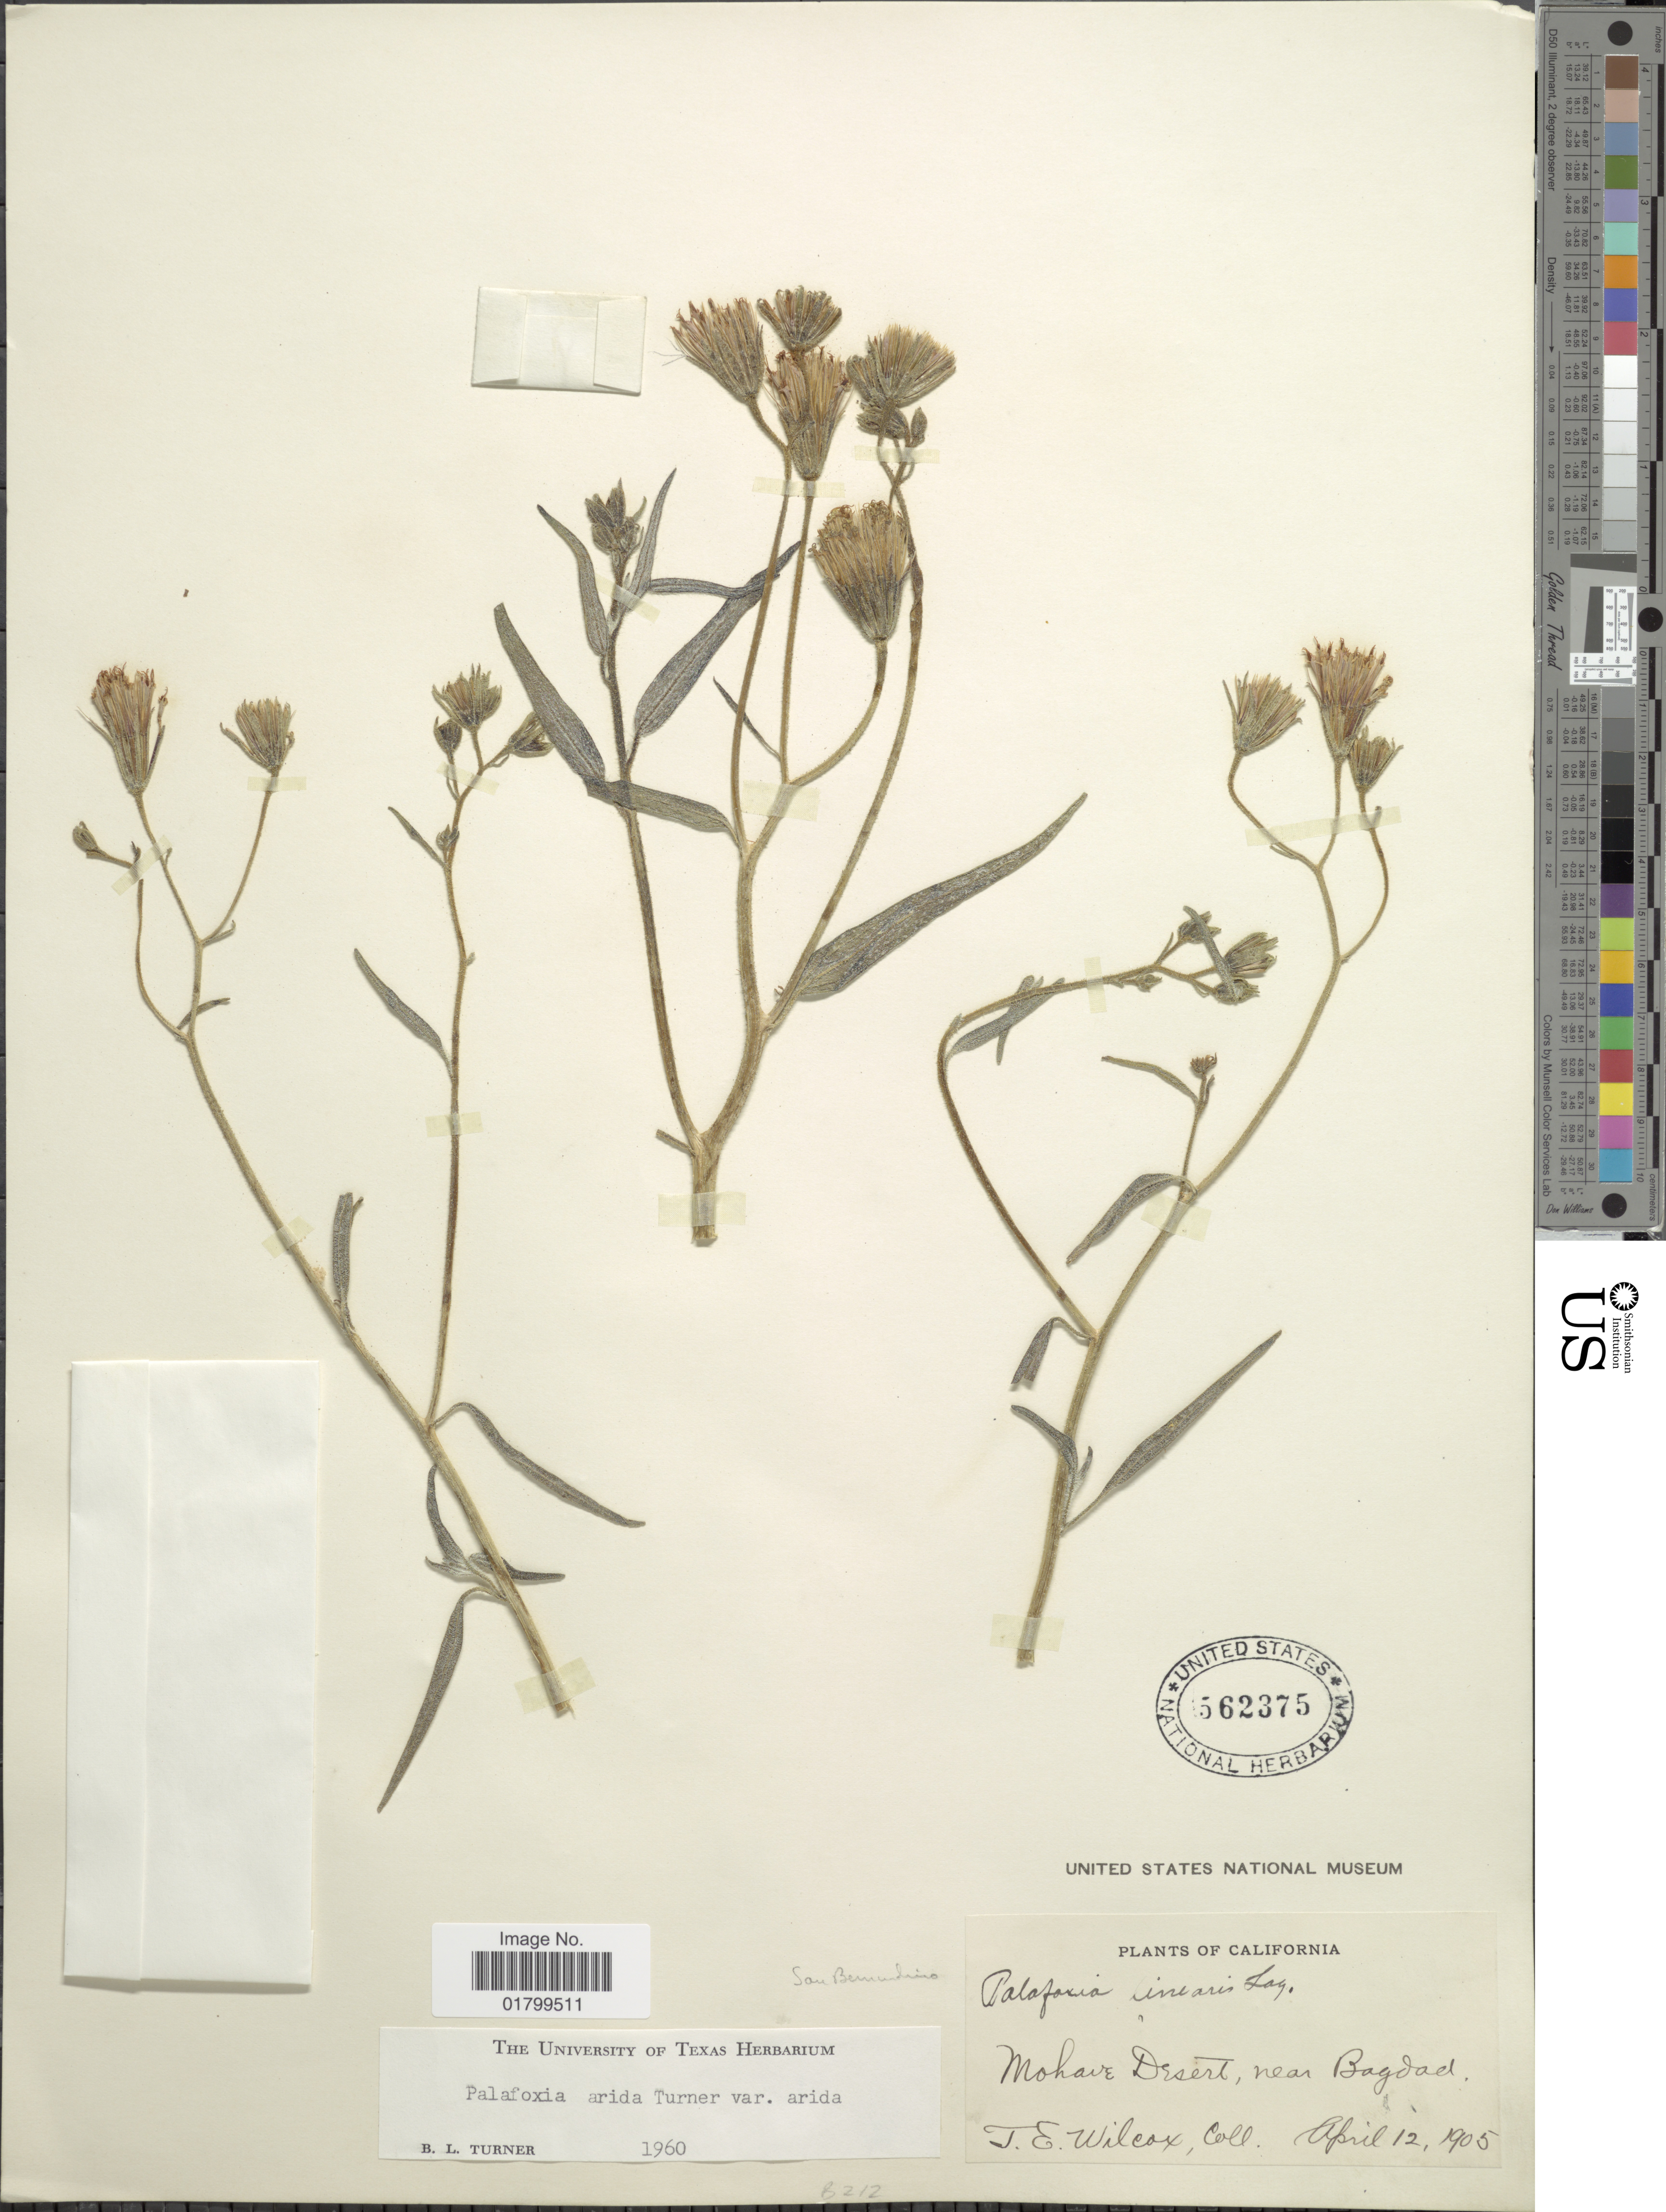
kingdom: Plantae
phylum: Tracheophyta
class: Magnoliopsida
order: Asterales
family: Asteraceae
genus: Palafoxia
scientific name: Palafoxia arida var. arida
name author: B.L. Turner & M.I. Morris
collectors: T. E. Wilcox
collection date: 1905-04-12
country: United States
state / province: California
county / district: Kern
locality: Mohave Desert, near Bagdad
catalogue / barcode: US 562375